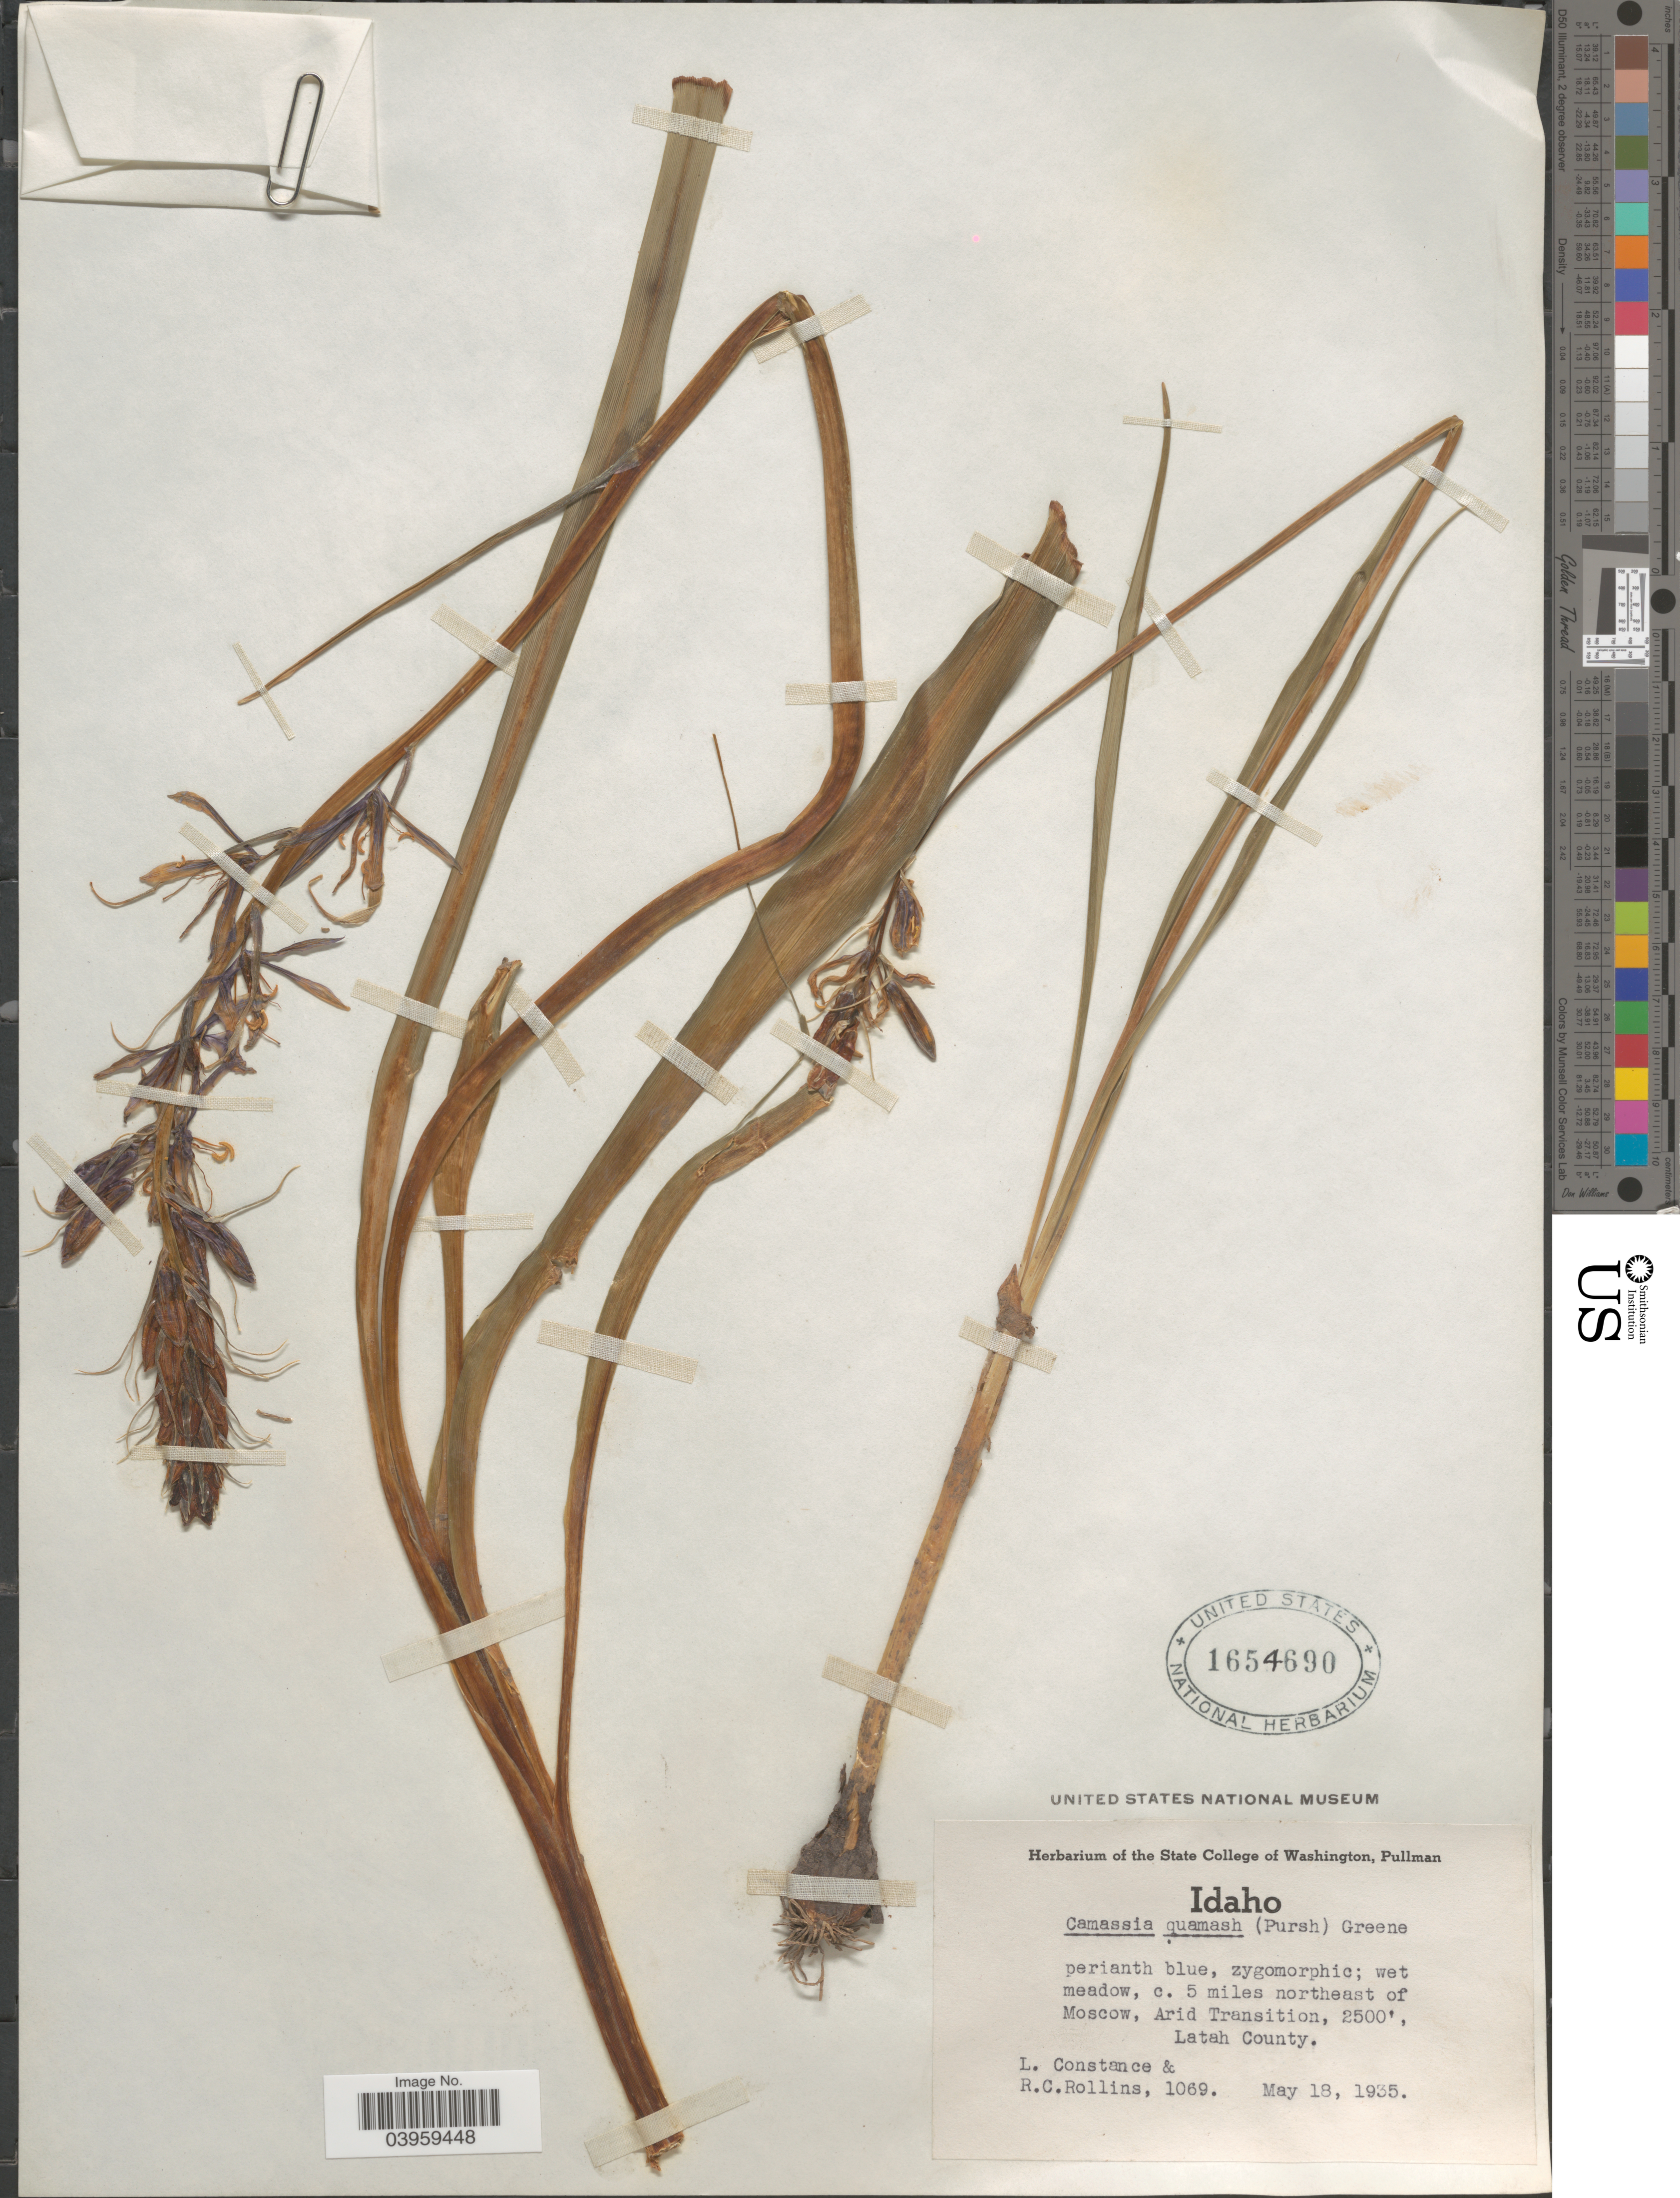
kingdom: Plantae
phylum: Tracheophyta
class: Liliopsida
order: Asparagales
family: Asparagaceae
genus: Camassia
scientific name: Camassia quamash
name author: (Pursh) Greene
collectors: L. Constance & R. C. Rollins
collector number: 1069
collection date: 1935-05-18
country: United States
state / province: Idaho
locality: Wet meadow, c. 5 miles northeast of Moscow, Arid Transition, Latah County.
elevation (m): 762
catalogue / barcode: US 1654690